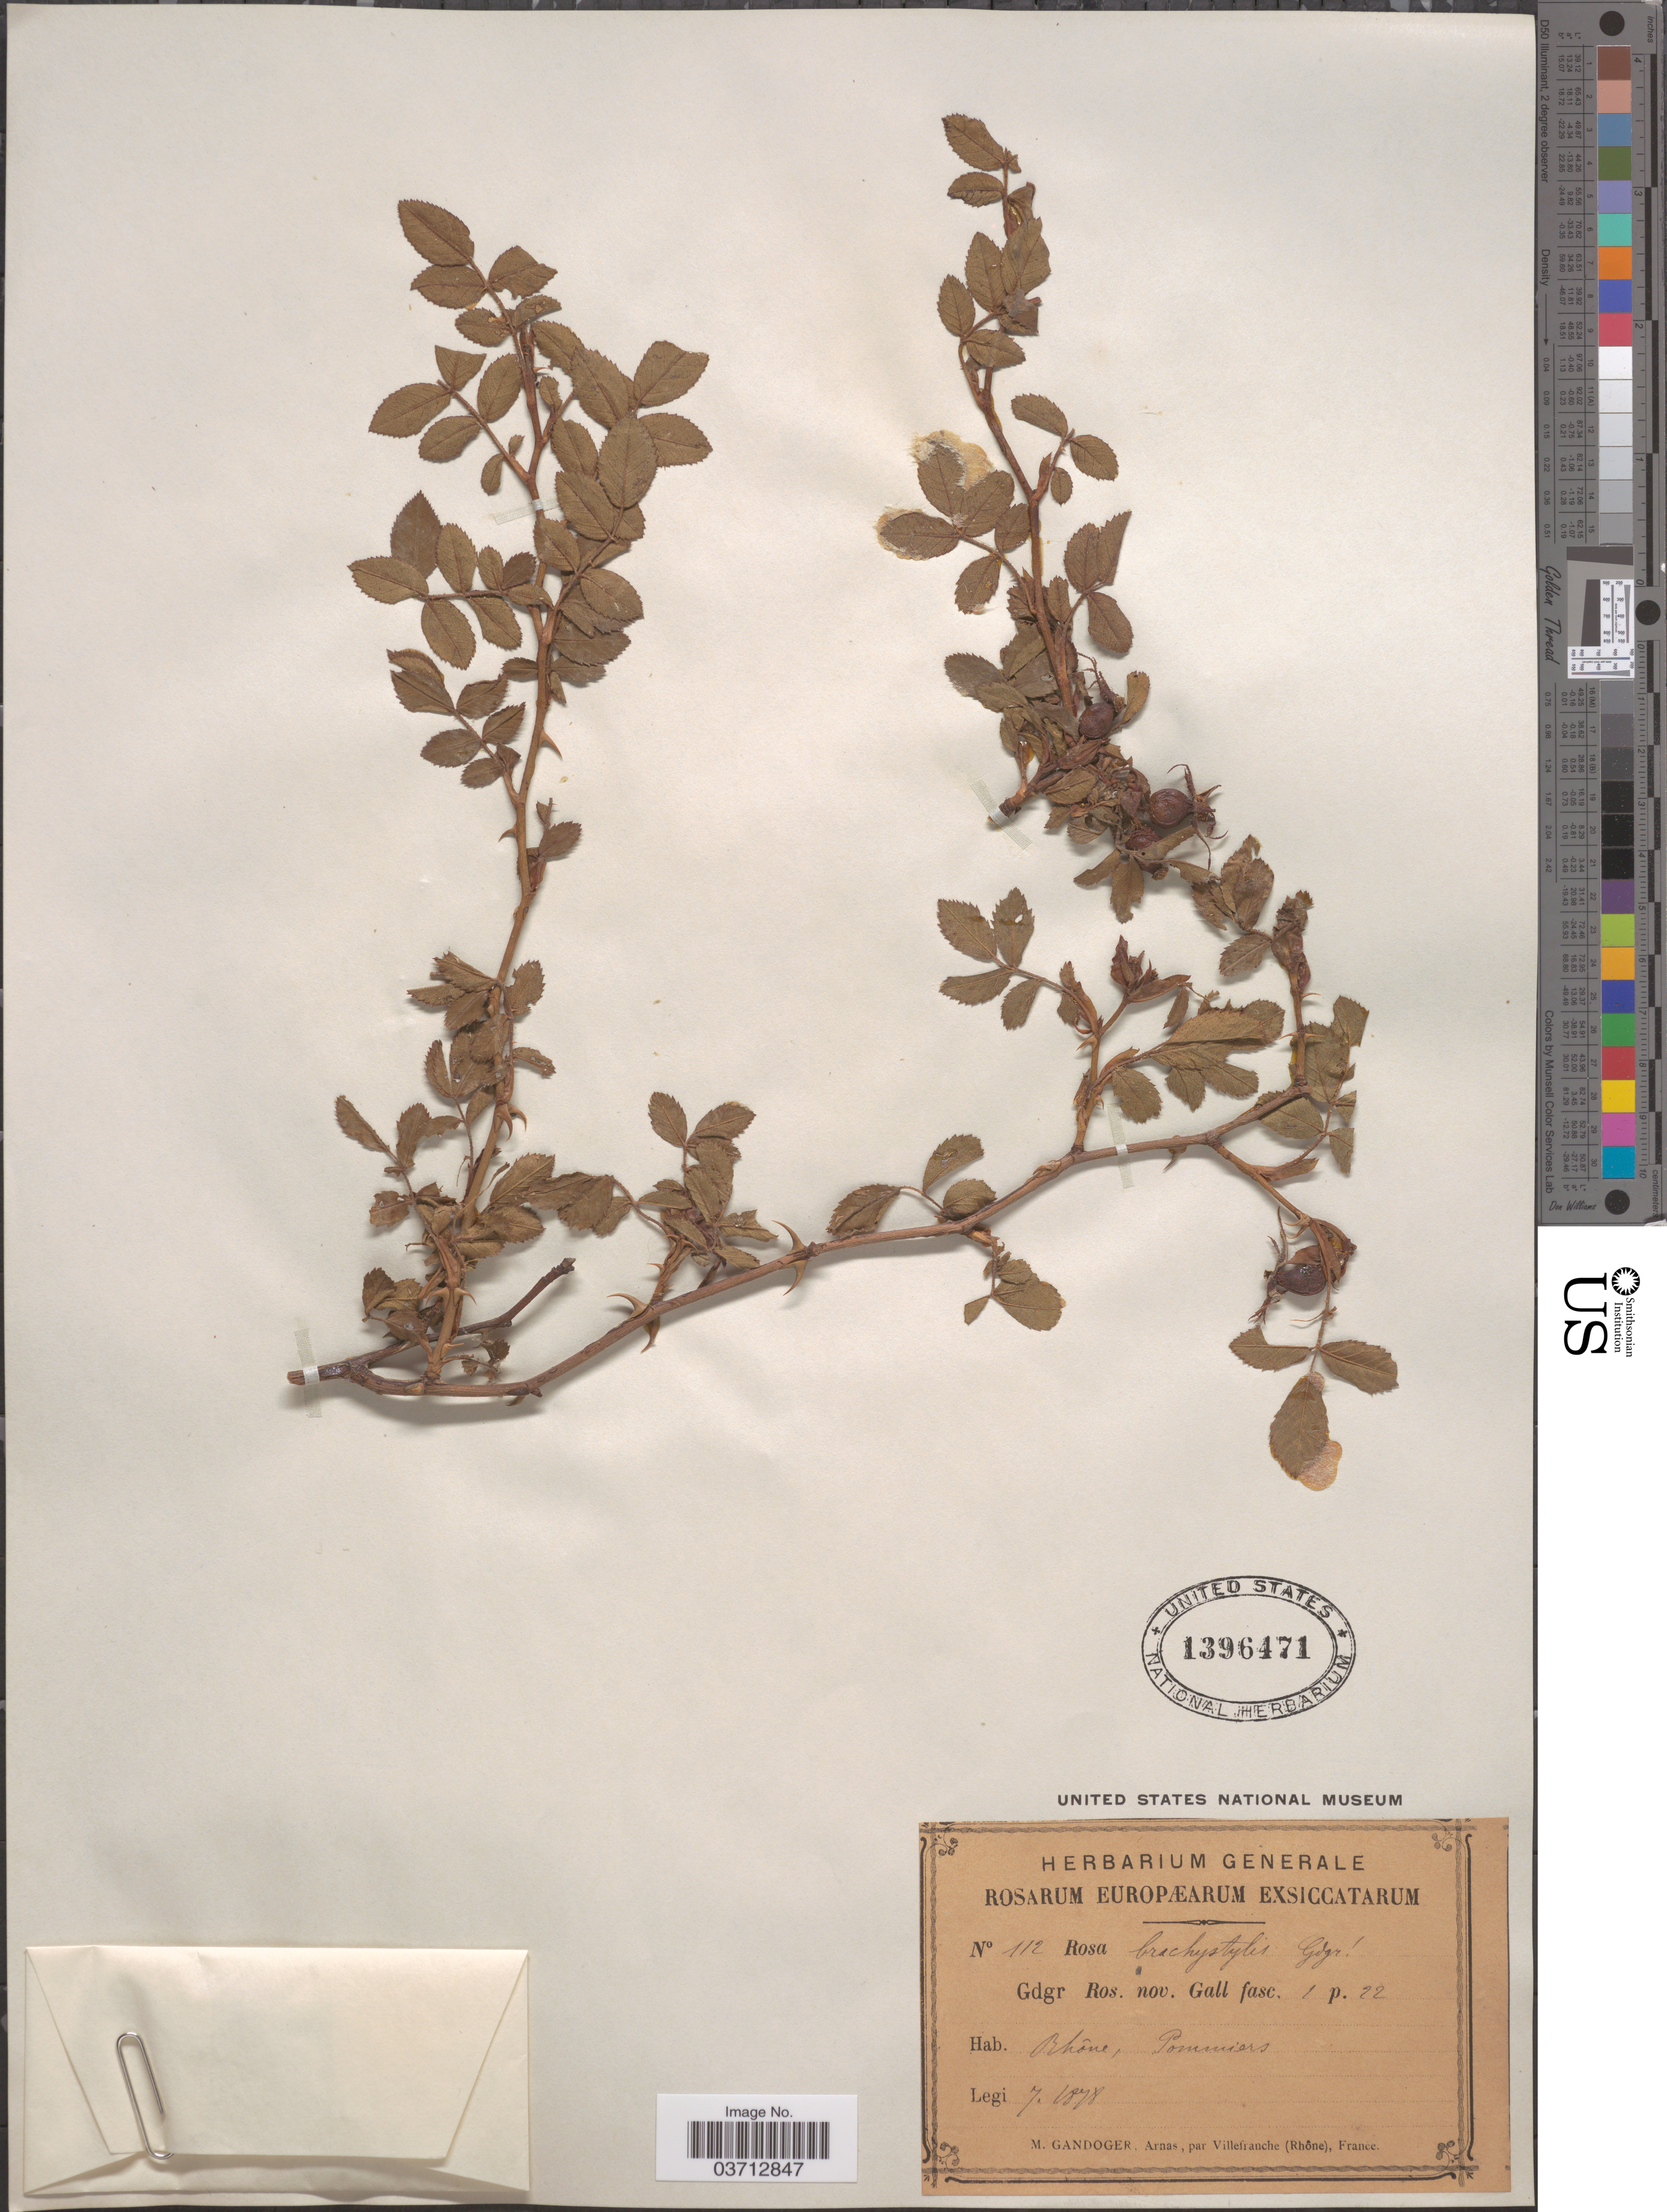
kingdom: Plantae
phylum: Tracheophyta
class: Magnoliopsida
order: Rosales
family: Rosaceae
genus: Rosa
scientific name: Rosa brachystylis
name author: Gand.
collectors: M. Gandoger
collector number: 112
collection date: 1878-07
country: France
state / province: Auvergne-Rhône-Alpes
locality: Rhône, Pommiers.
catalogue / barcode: US 1396471